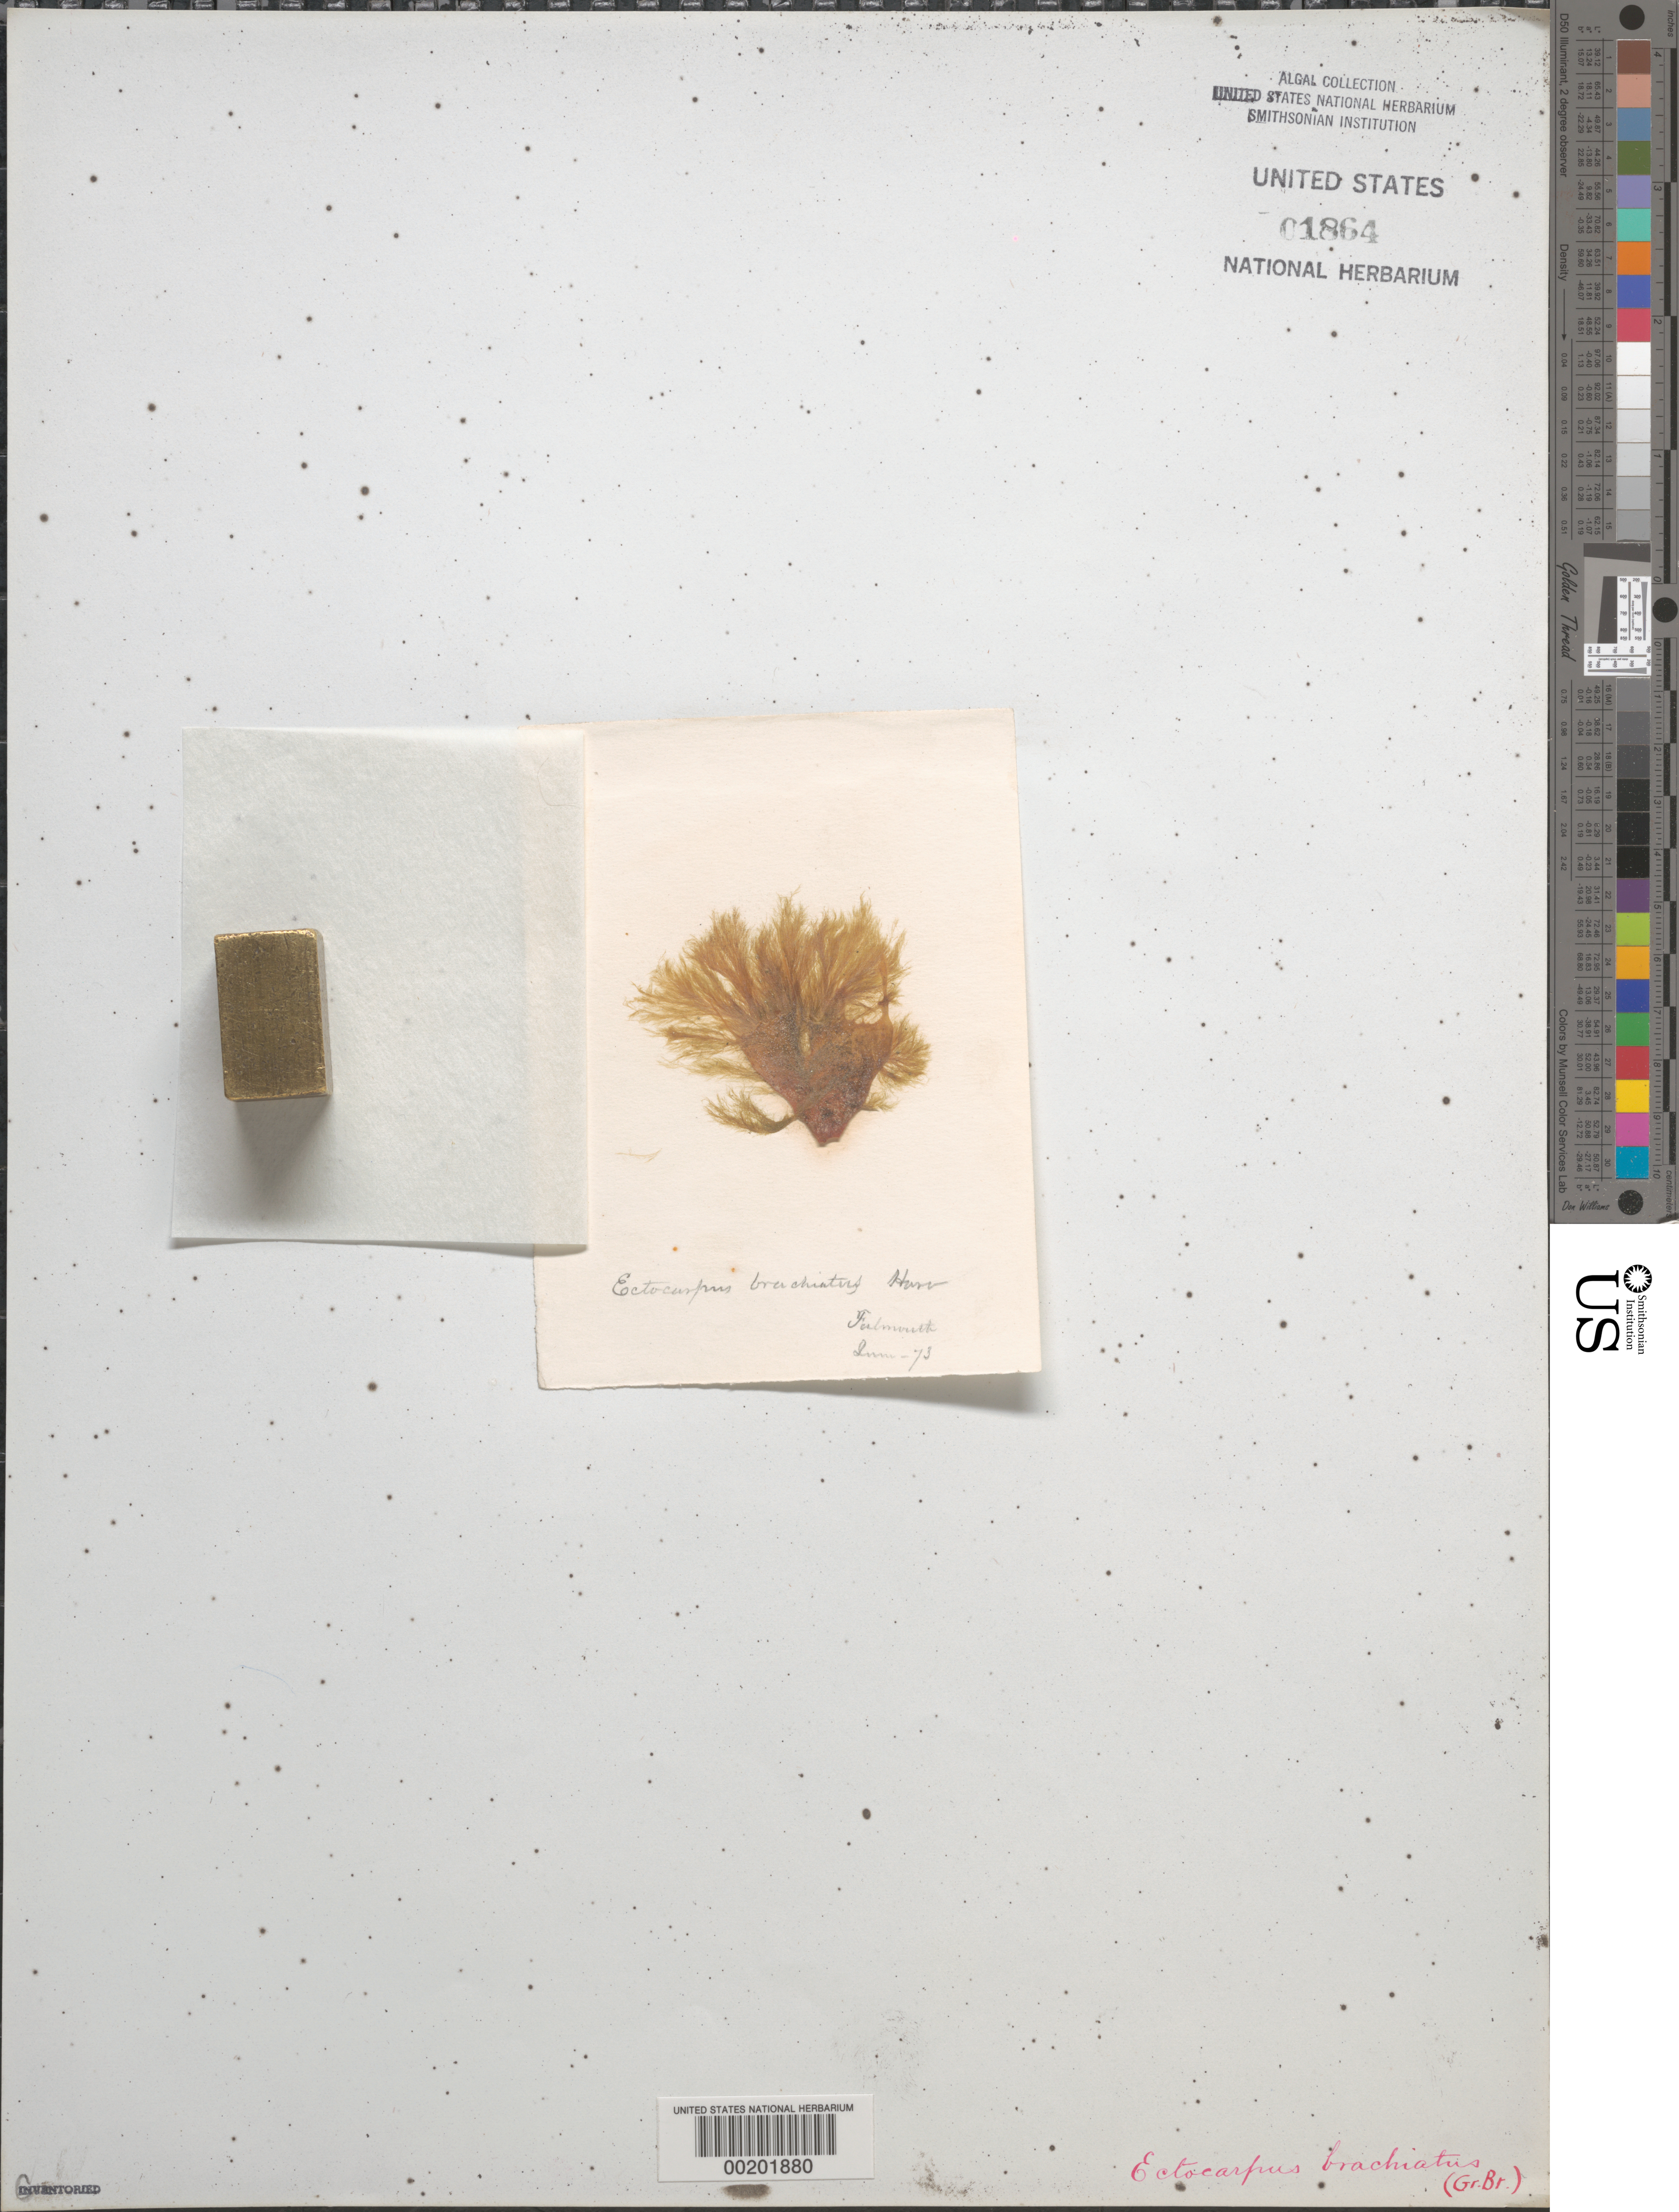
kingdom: Chromista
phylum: Ochrophyta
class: Phaeophyceae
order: Ectocarpales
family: Chordariaceae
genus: Fosliea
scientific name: Fosliea griffithsiana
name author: (Le Jolis) Hagen ex A. Athanasiadis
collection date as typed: Jun 1973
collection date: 1973-06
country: United States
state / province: Massachusetts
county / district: Barnstable County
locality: Falmouth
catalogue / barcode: US 1864